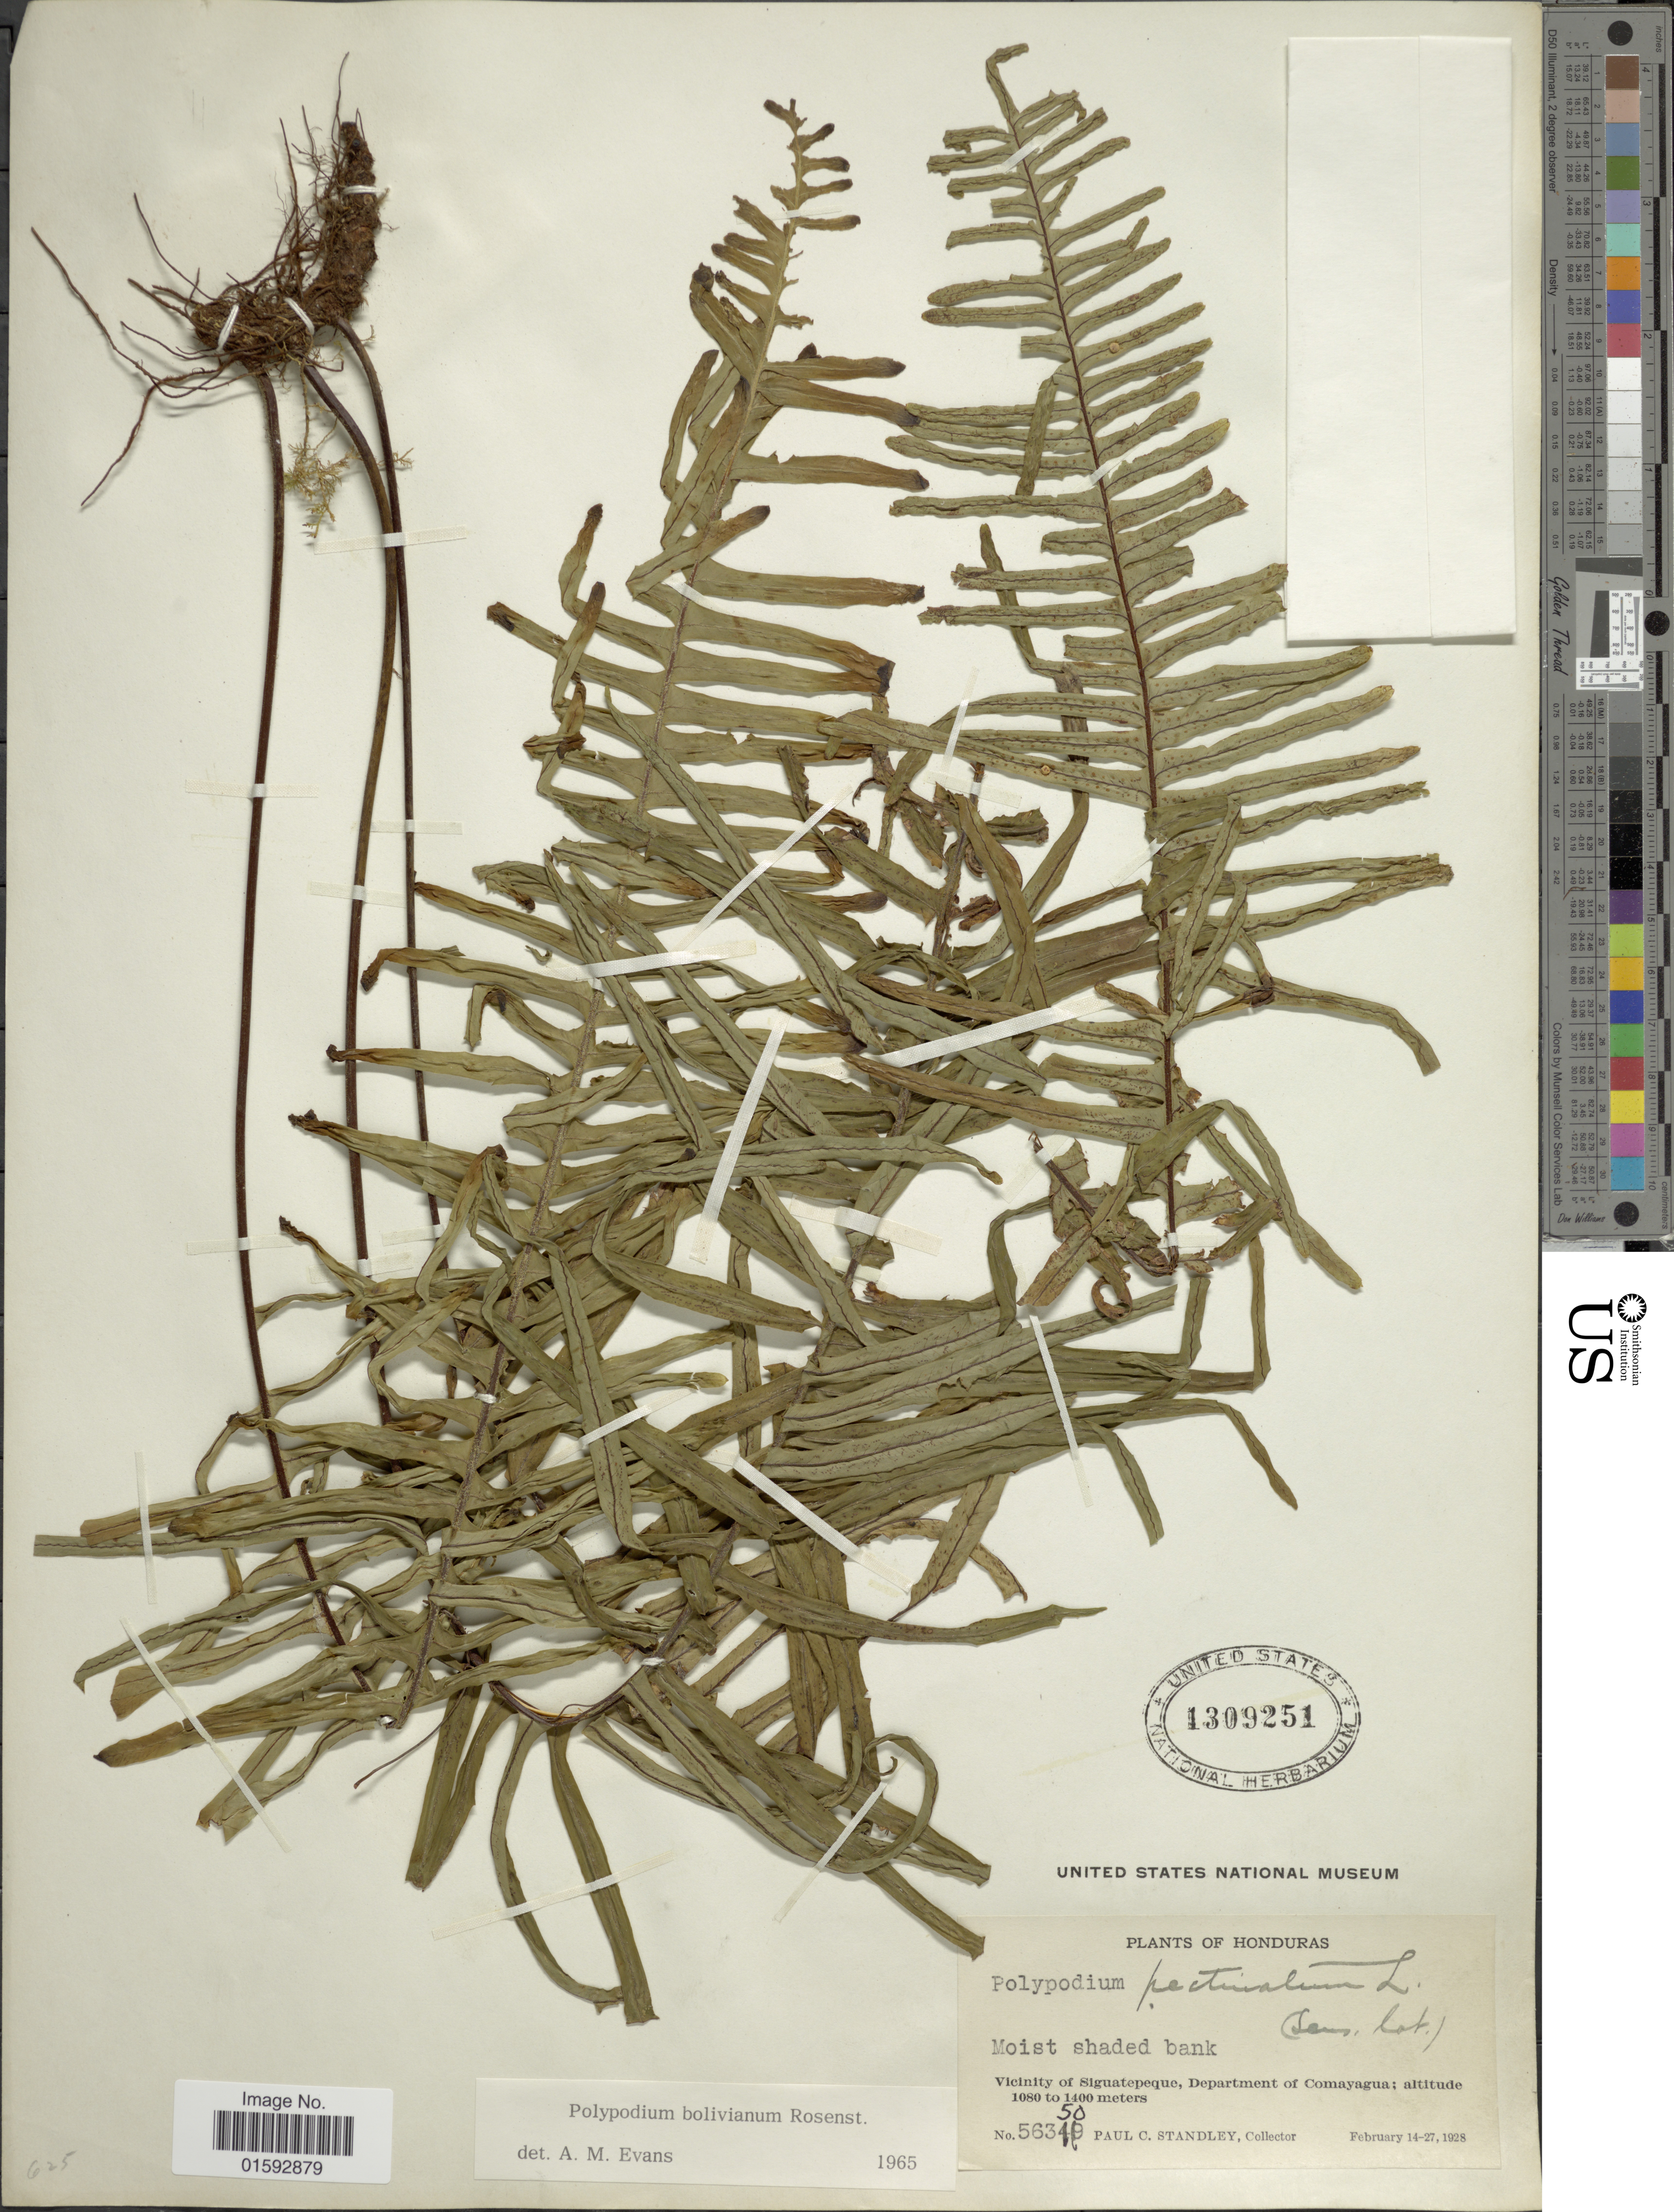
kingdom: Plantae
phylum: Tracheophyta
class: Polypodiopsida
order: Polypodiales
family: Polypodiaceae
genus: Pecluma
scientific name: Pecluma divaricata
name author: (E. Fourn.) Mickel & Beitel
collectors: P. C. Standley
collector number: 56350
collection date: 1928-02-14/1928-02-27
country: Honduras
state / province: Comayagua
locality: Vicinity of Siguatepeque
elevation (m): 1080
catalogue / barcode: US 1309251